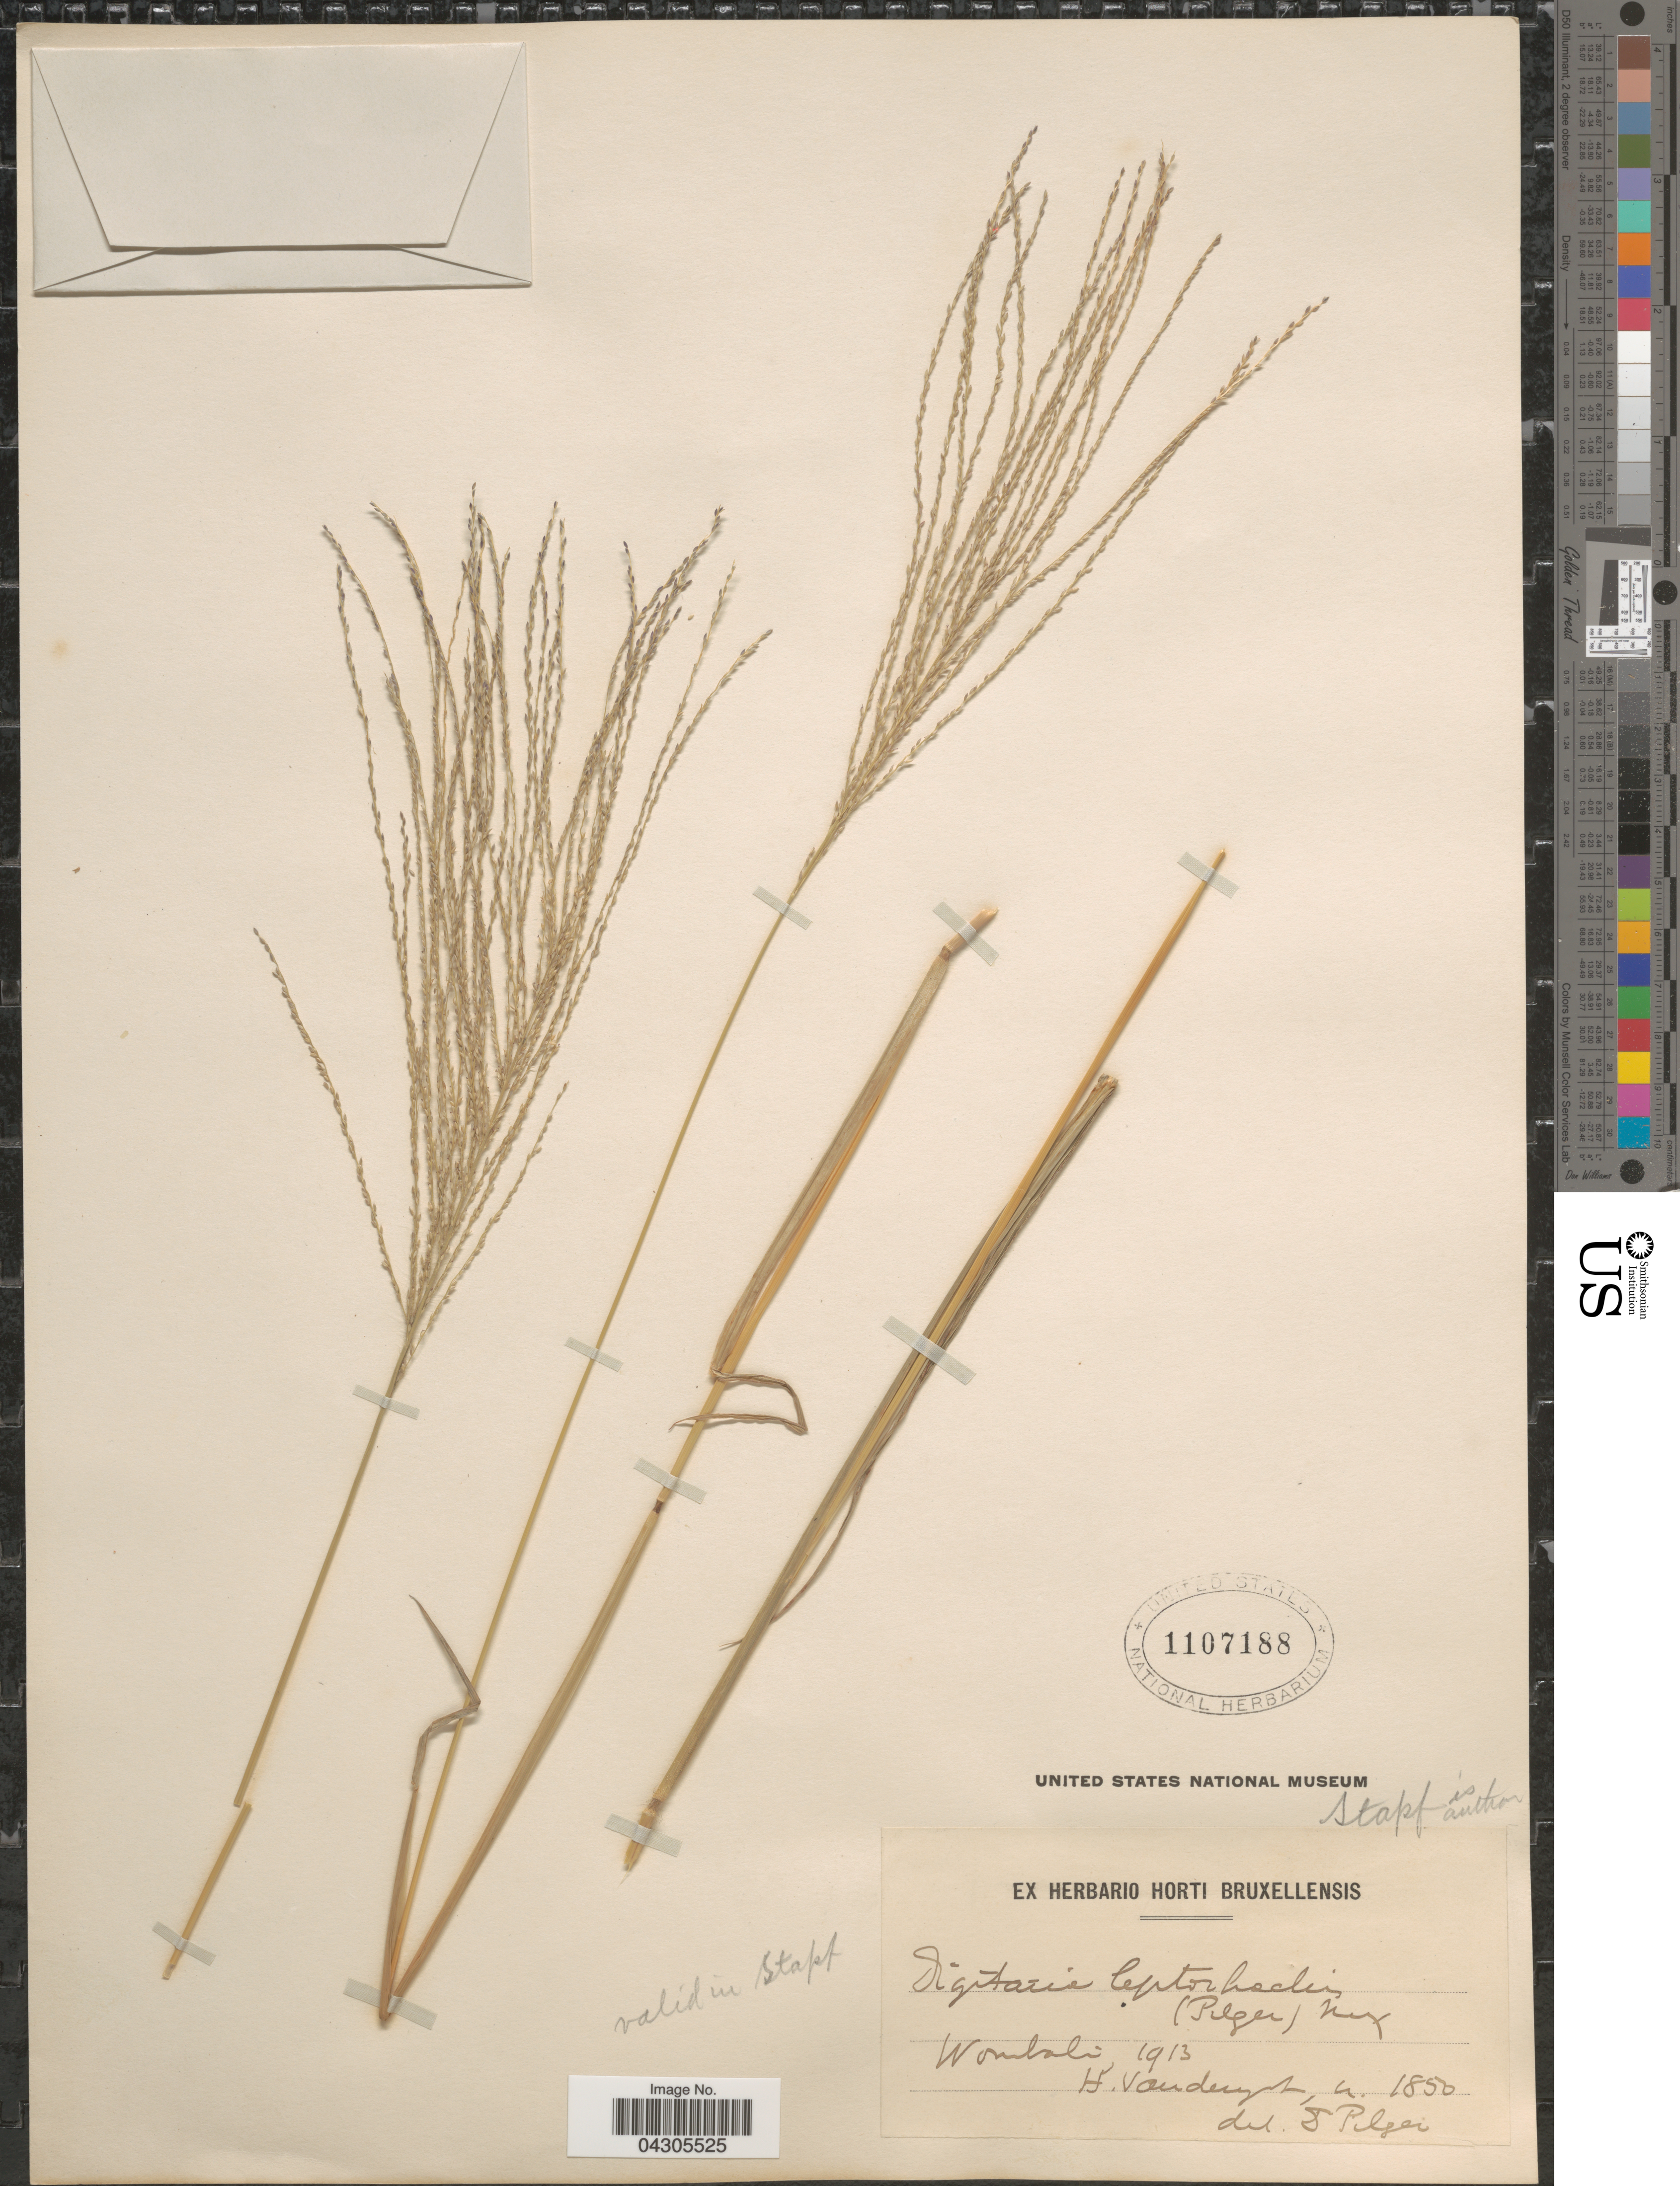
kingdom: Plantae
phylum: Tracheophyta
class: Liliopsida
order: Poales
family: Poaceae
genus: Digitaria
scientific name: Digitaria leptorhachis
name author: (Pilg.) Stapf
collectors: H. J. R. Vanderyst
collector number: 1850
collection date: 1913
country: Congo, Democratic Republic of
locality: Wombali.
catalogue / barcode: US 1107188